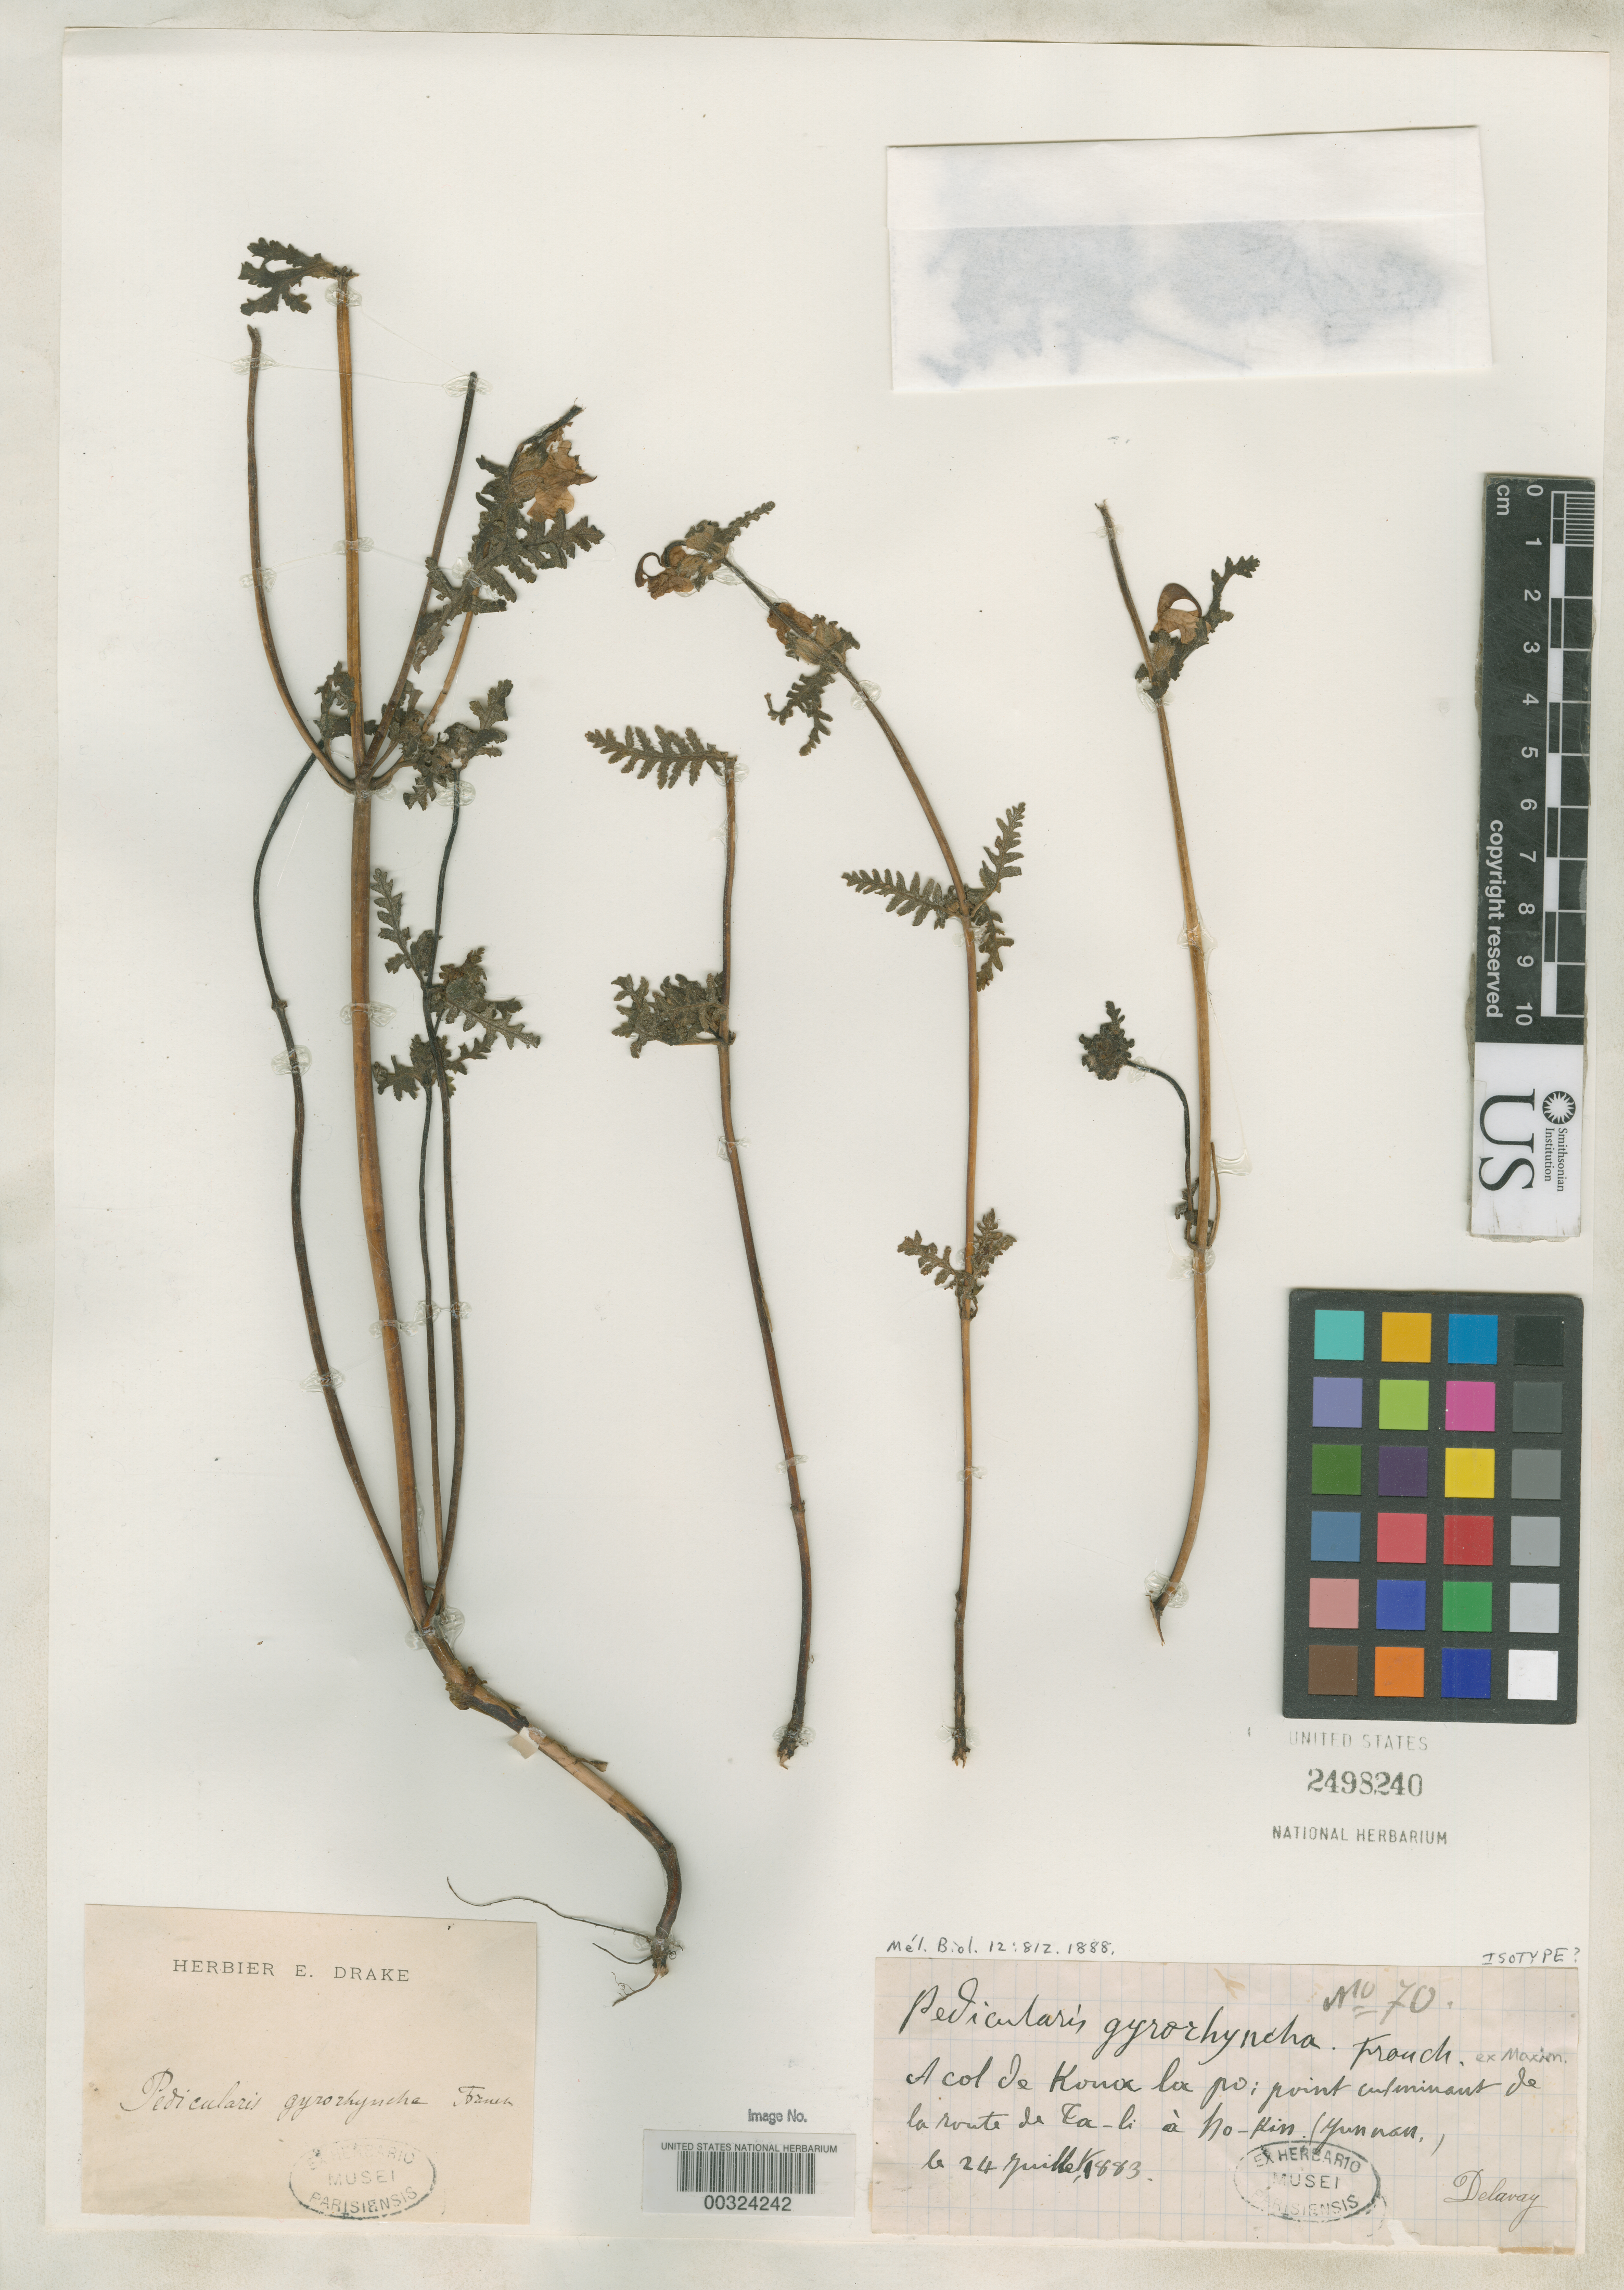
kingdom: Plantae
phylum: Tracheophyta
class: Magnoliopsida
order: Lamiales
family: Orobanchaceae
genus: Pedicularis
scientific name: Pedicularis gyrorhyncha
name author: Franch. ex Maxim.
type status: Possible Isotype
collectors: P. Delavay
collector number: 70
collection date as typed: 24 Jul 1883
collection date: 1883-07-24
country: China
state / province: Yunnan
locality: Route to La-li a Ho-kin.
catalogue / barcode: US 2498240